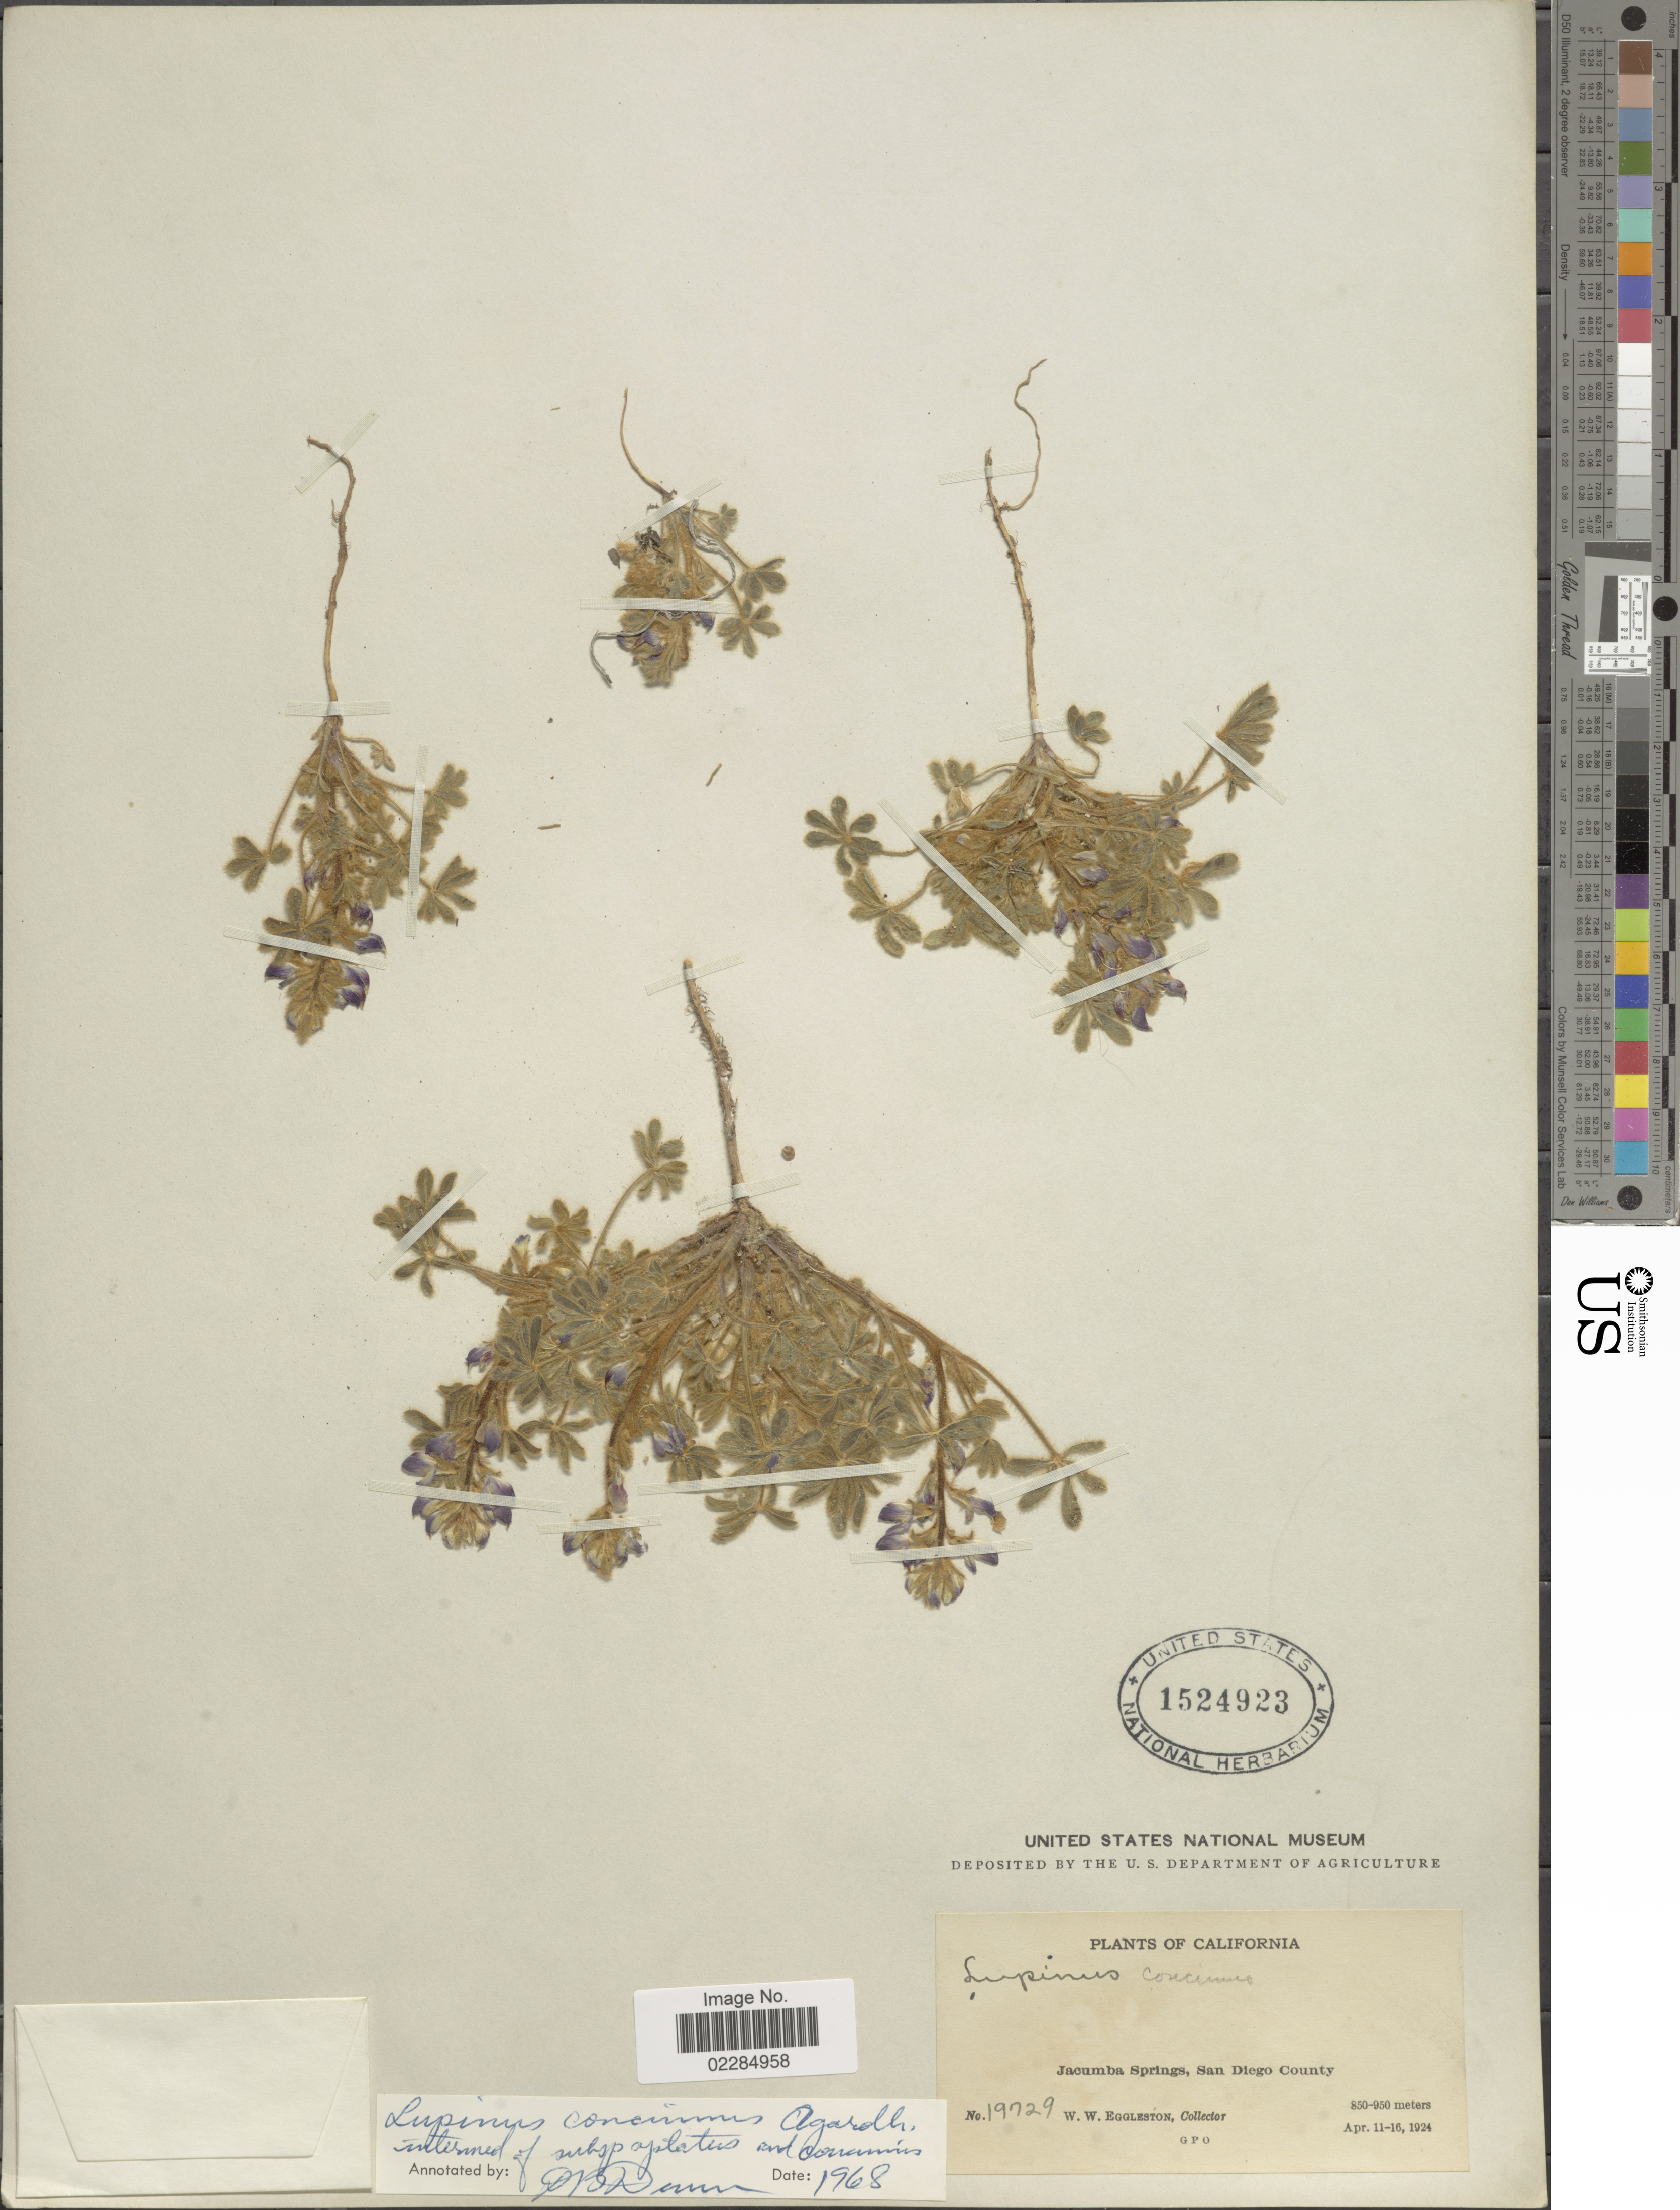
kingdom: Plantae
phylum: Tracheophyta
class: Magnoliopsida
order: Fabales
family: Fabaceae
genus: Lupinus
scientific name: Lupinus concinnus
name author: J. Agardh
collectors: W. W. Eggleston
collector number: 19729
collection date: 1924-04-11/1924-04-16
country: United States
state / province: California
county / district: San Diego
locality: Jacumba Springs, San Diego County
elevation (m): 850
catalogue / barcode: US 1524923